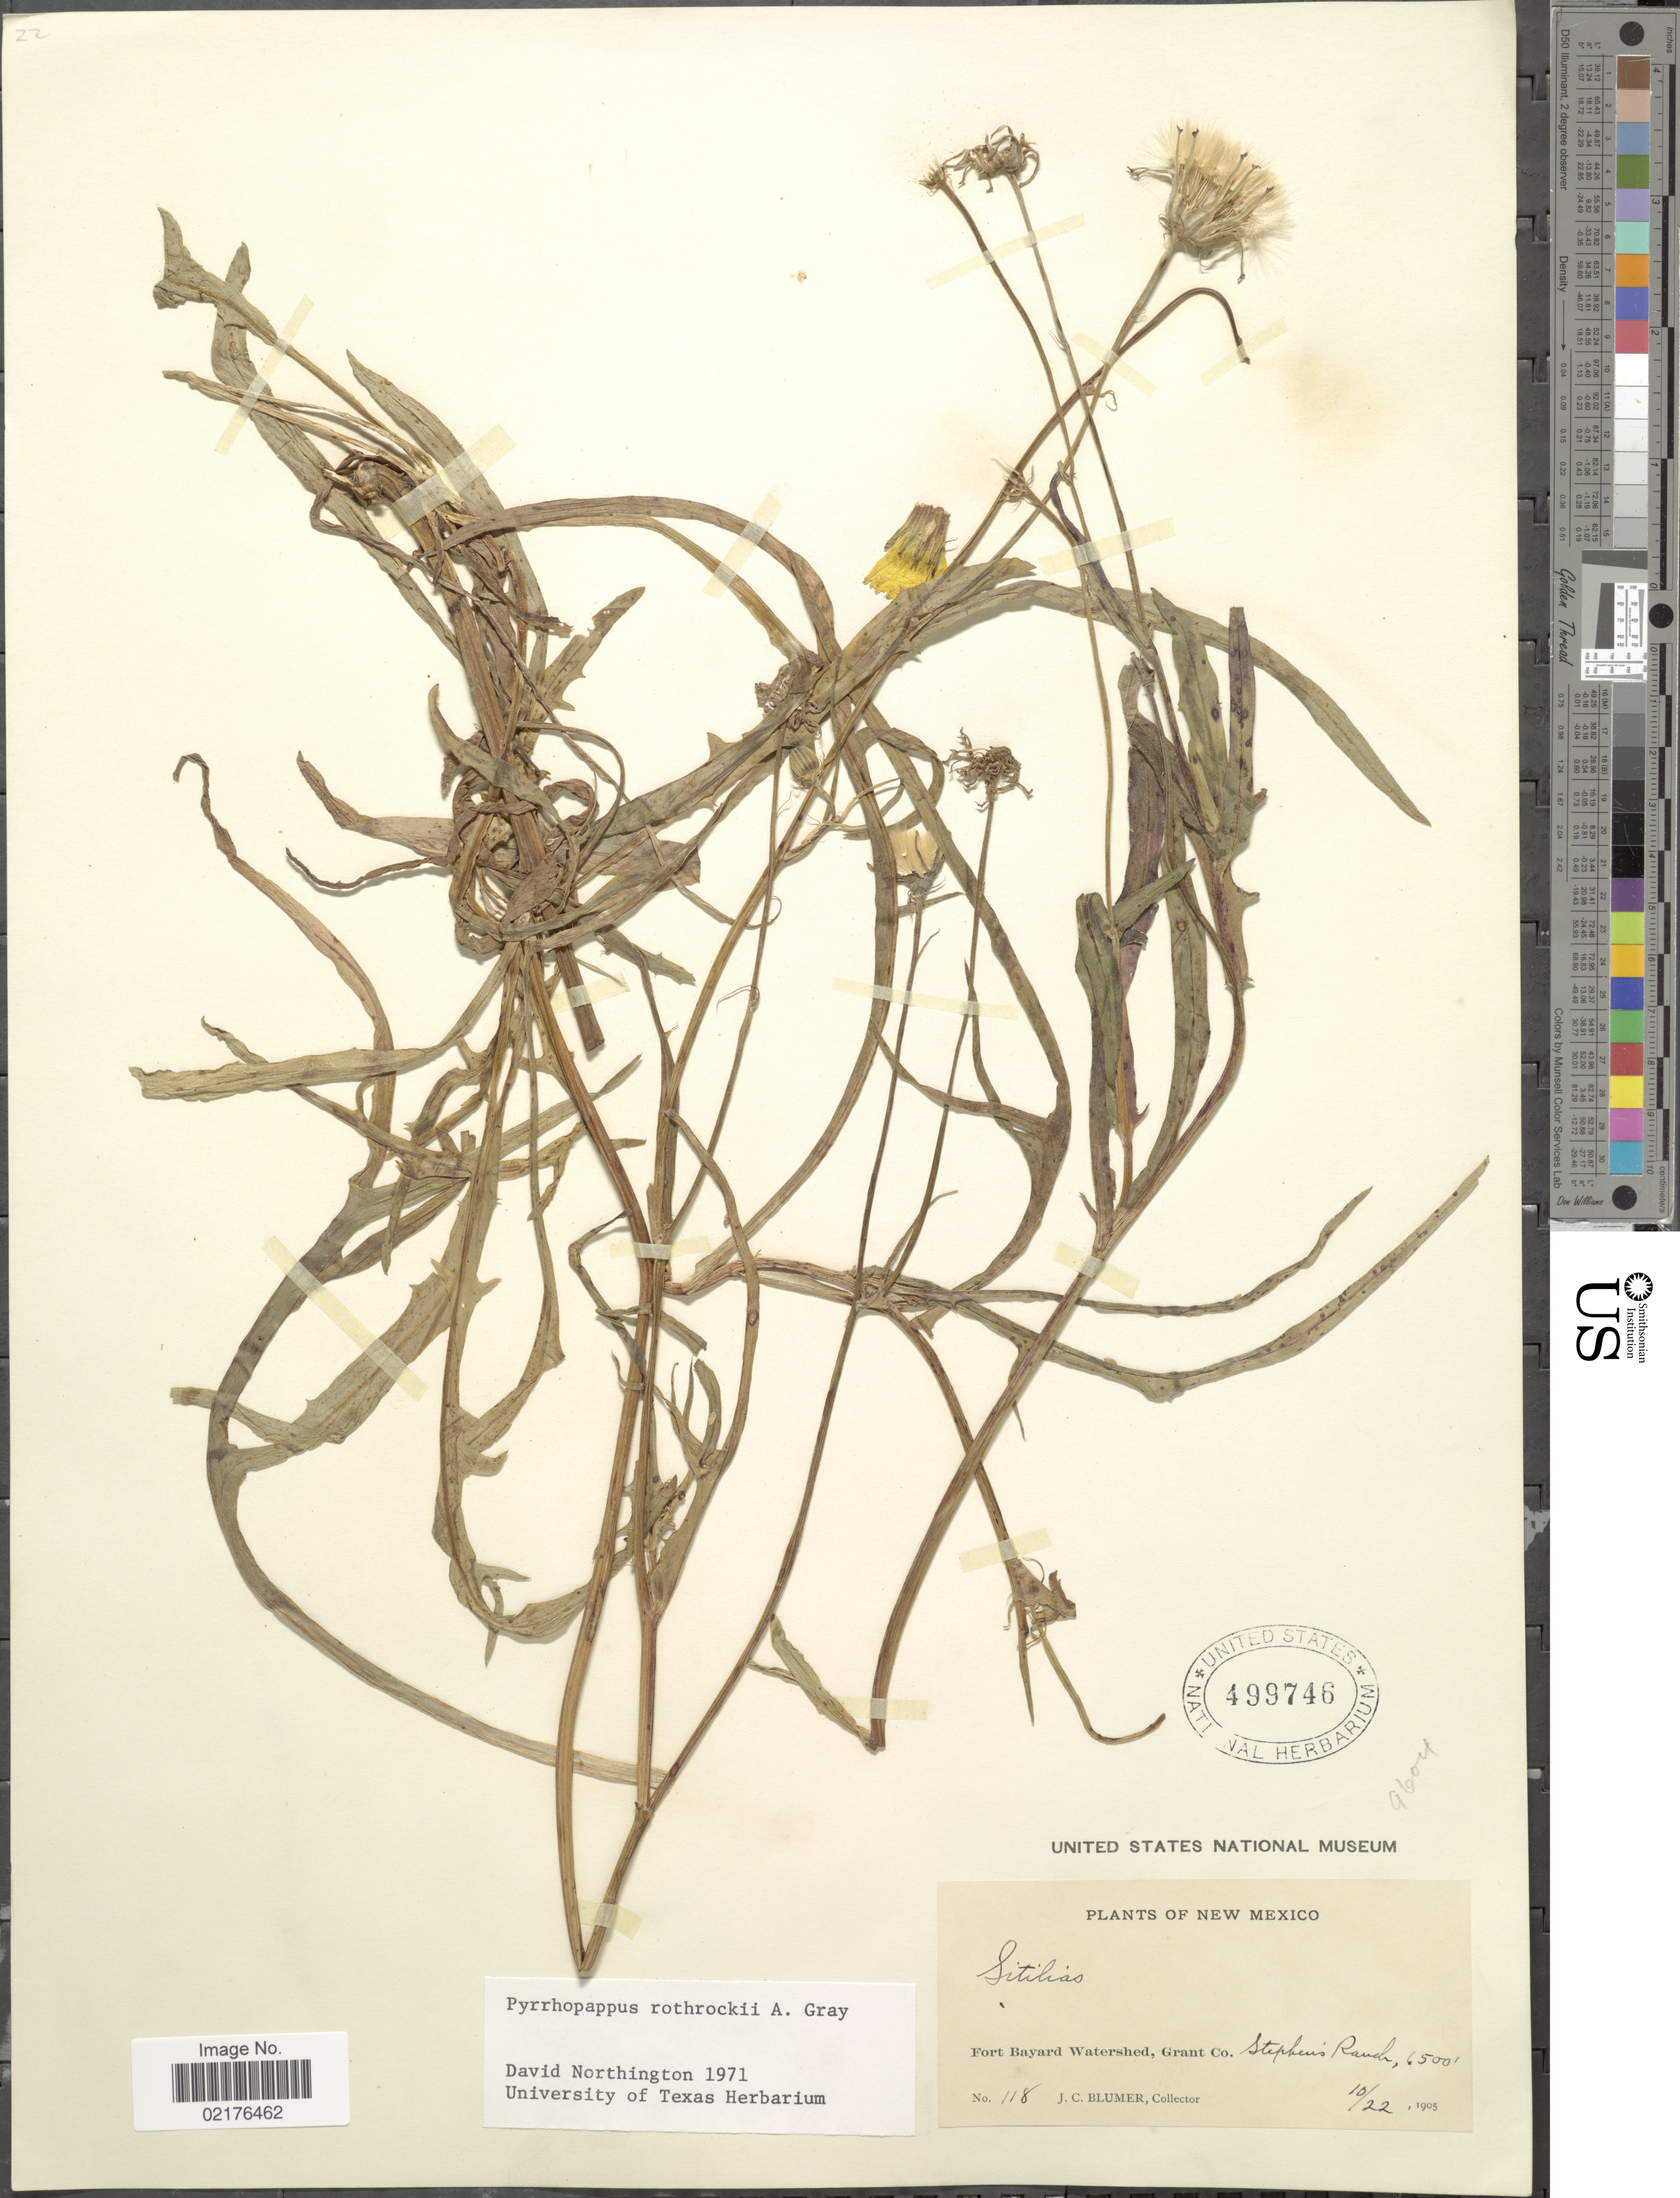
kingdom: Plantae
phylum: Tracheophyta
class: Magnoliopsida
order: Asterales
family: Asteraceae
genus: Pyrrhopappus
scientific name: Pyrrhopappus rothrockii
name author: A. Gray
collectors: J. C. Blumer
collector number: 118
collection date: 1905-10-22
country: United States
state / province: New Mexico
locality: Fort Bayard Watershed, Grant Co. Stephen's Ranch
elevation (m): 1981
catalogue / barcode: US 499746